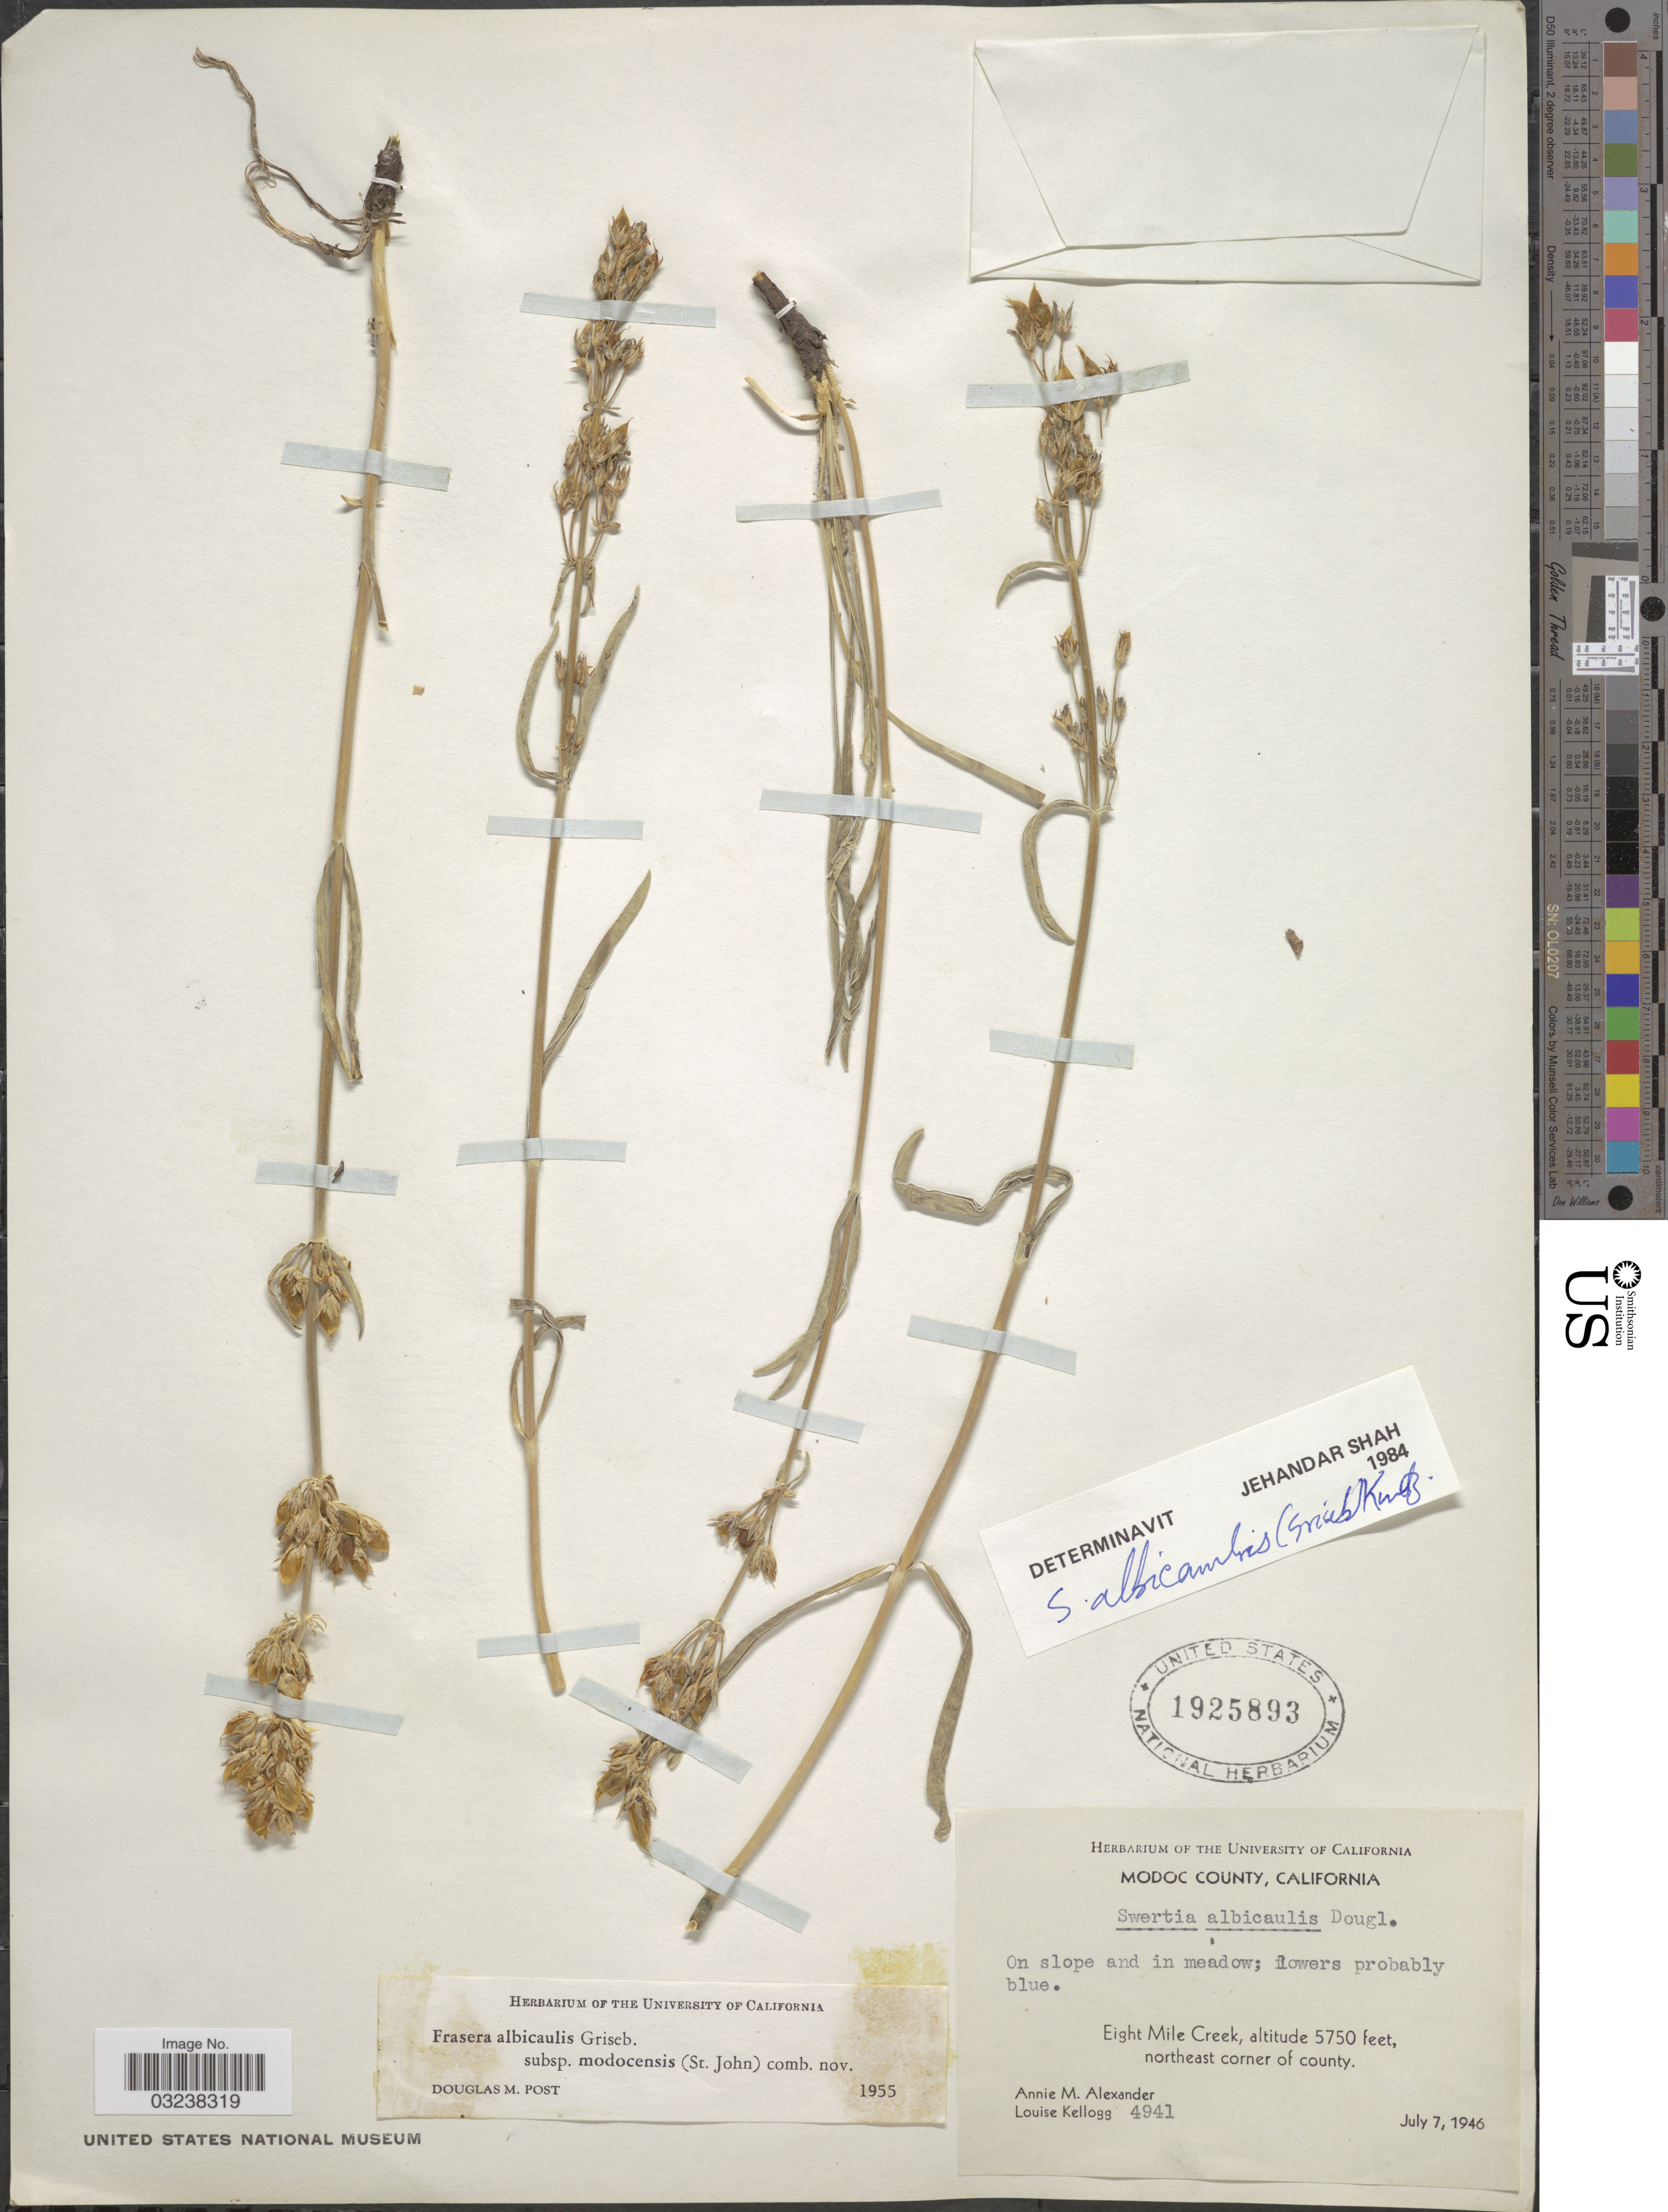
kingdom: Plantae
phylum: Tracheophyta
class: Magnoliopsida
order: Gentianales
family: Gentianaceae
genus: Swertia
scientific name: Swertia albicaulis var. modocensis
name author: (H. St. John) T.N. Ho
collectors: A. M. Alexander & L. Kellogg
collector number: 4941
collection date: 1946-07-07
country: United States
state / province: California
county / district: Modoc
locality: Modoc County. Eight Mile Creek, northeast corner of county.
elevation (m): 1753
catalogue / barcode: US 1925893